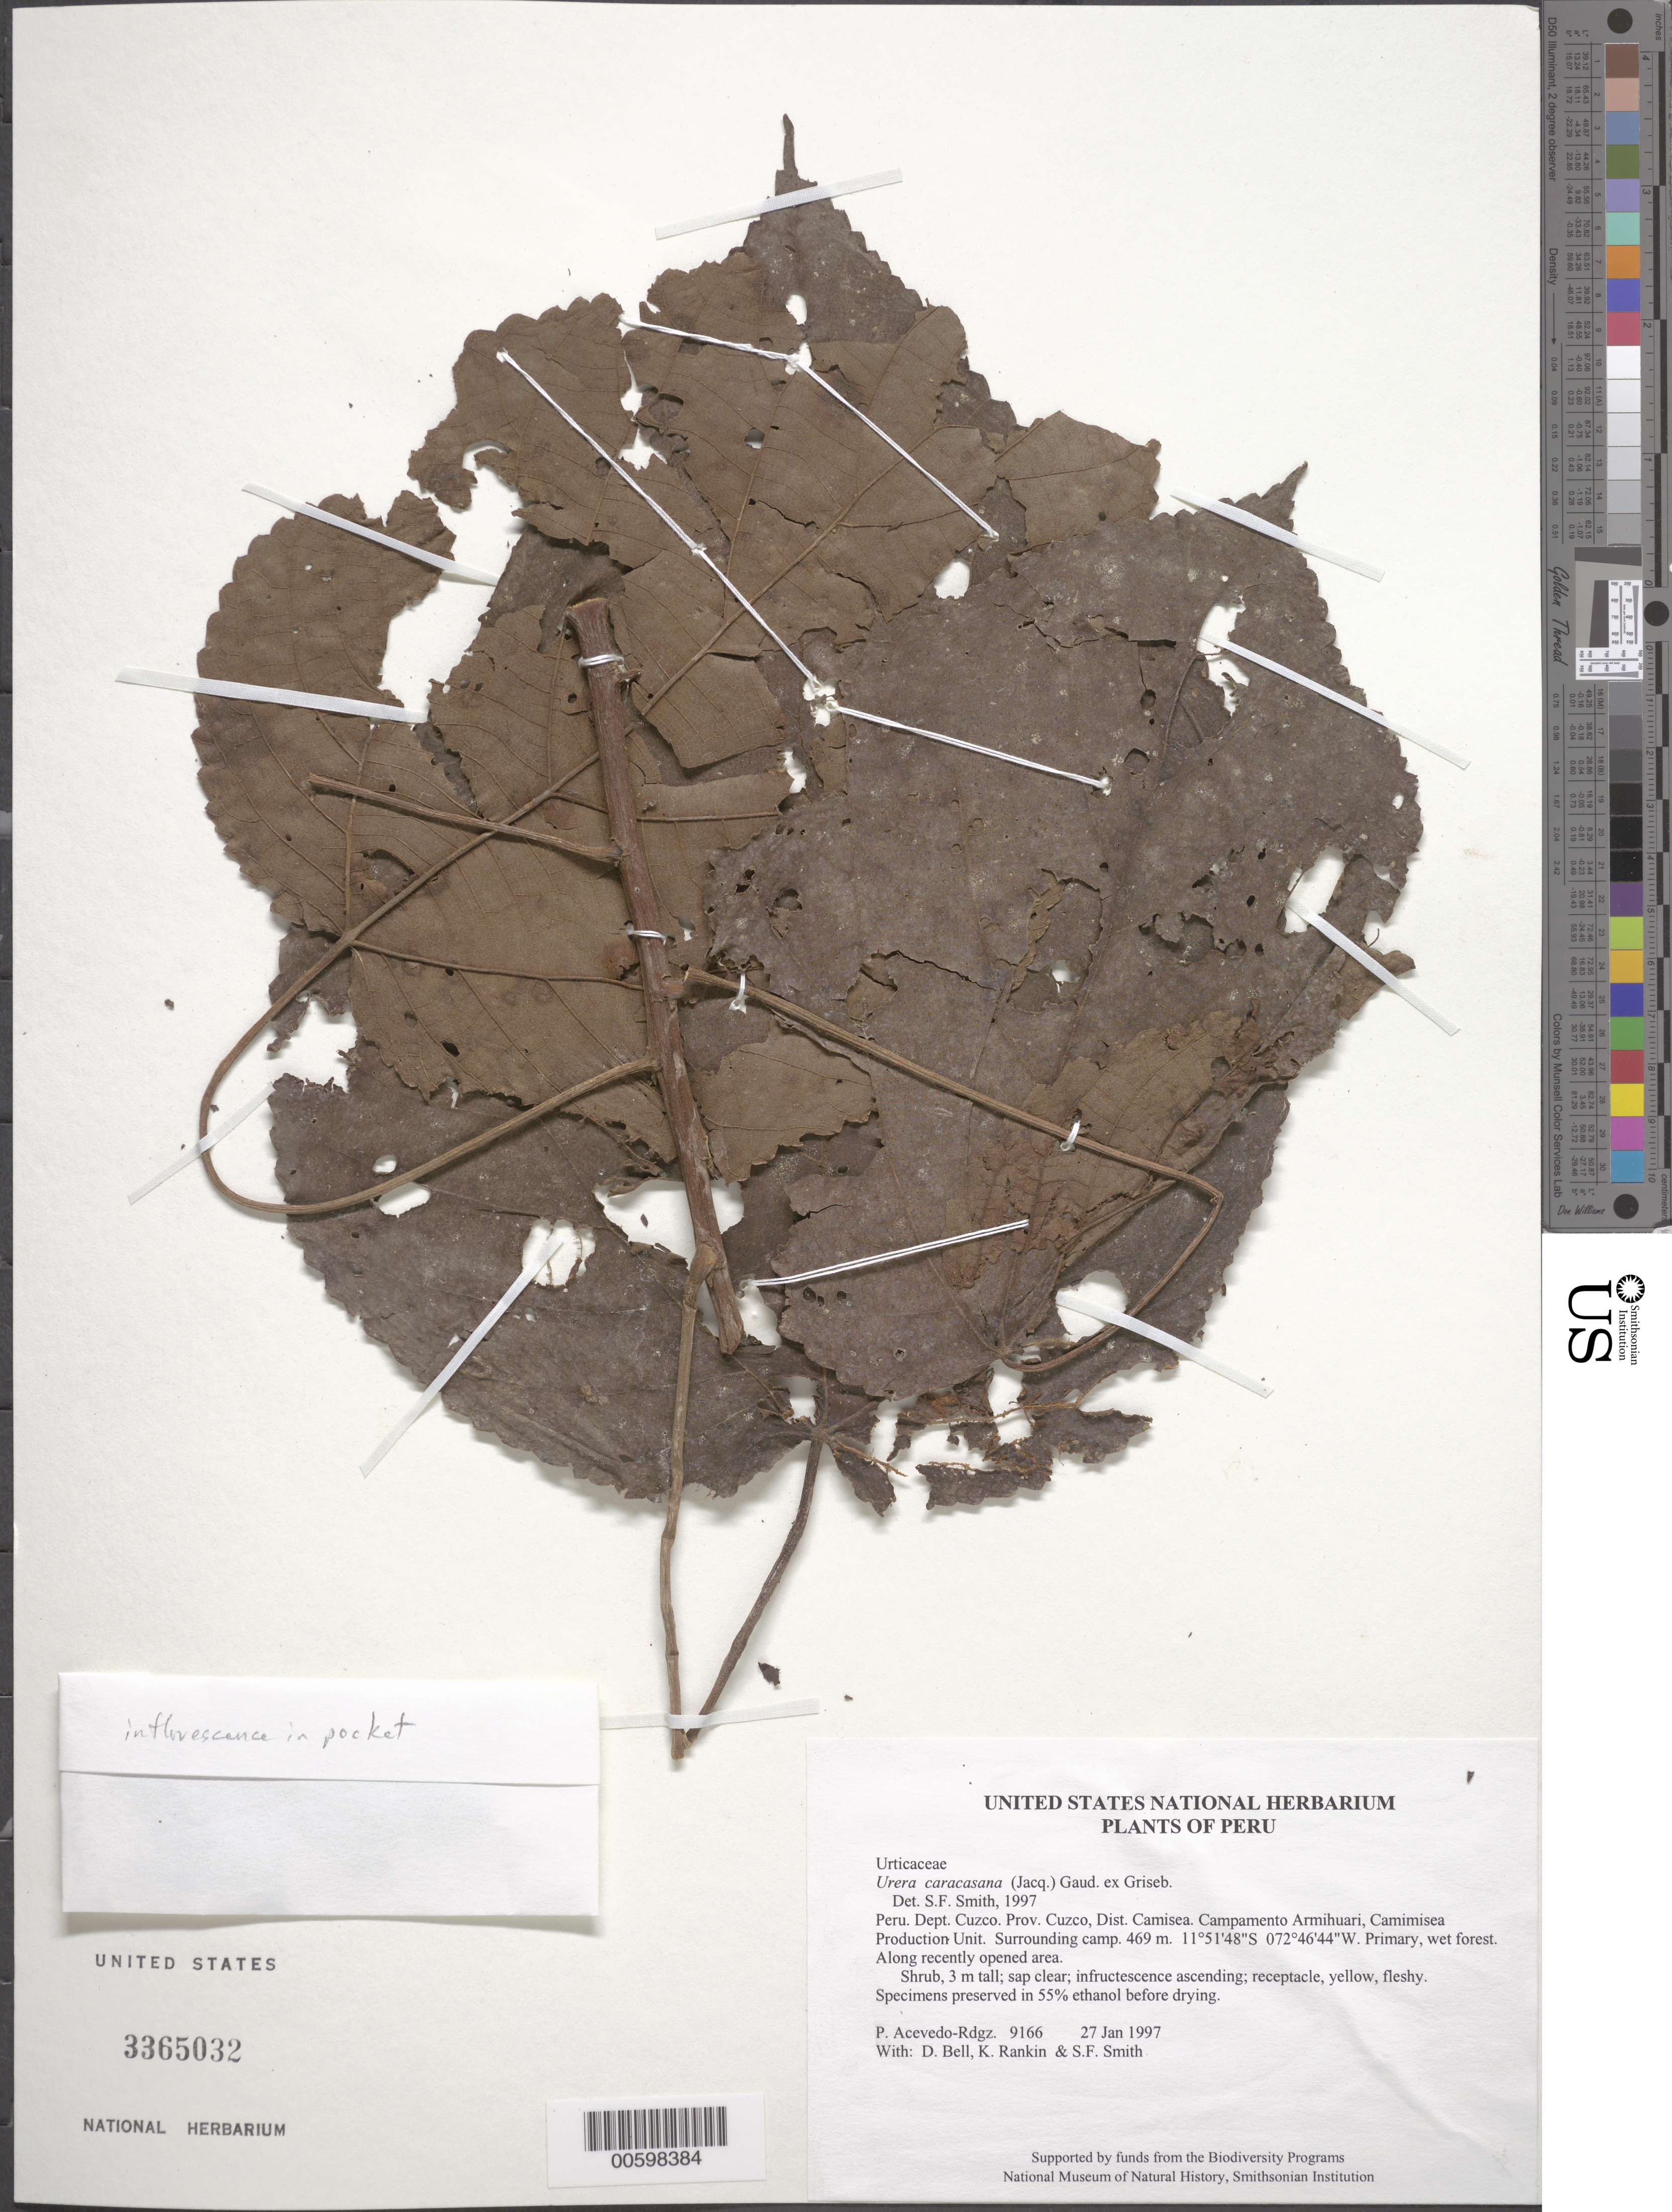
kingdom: Plantae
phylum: Tracheophyta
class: Magnoliopsida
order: Rosales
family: Urticaceae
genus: Urera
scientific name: Urera caracasana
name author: (Jacq.) Gaudich. ex Griseb.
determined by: Smith, Stephen F., (US), NMNH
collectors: P. Acevedo-Rodr., D. A. Bell, K. B. Rankin & S.F. Smith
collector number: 9166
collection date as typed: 27 Jan 1997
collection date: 1997-01-27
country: Peru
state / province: Cusco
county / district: Cusco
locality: Districto Camisea, Campamento Armihuari, Camimisea Production Unit. Surrounding camp.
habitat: Primary, wet forest. Along recently opened area.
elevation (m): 469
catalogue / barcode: US 3365032